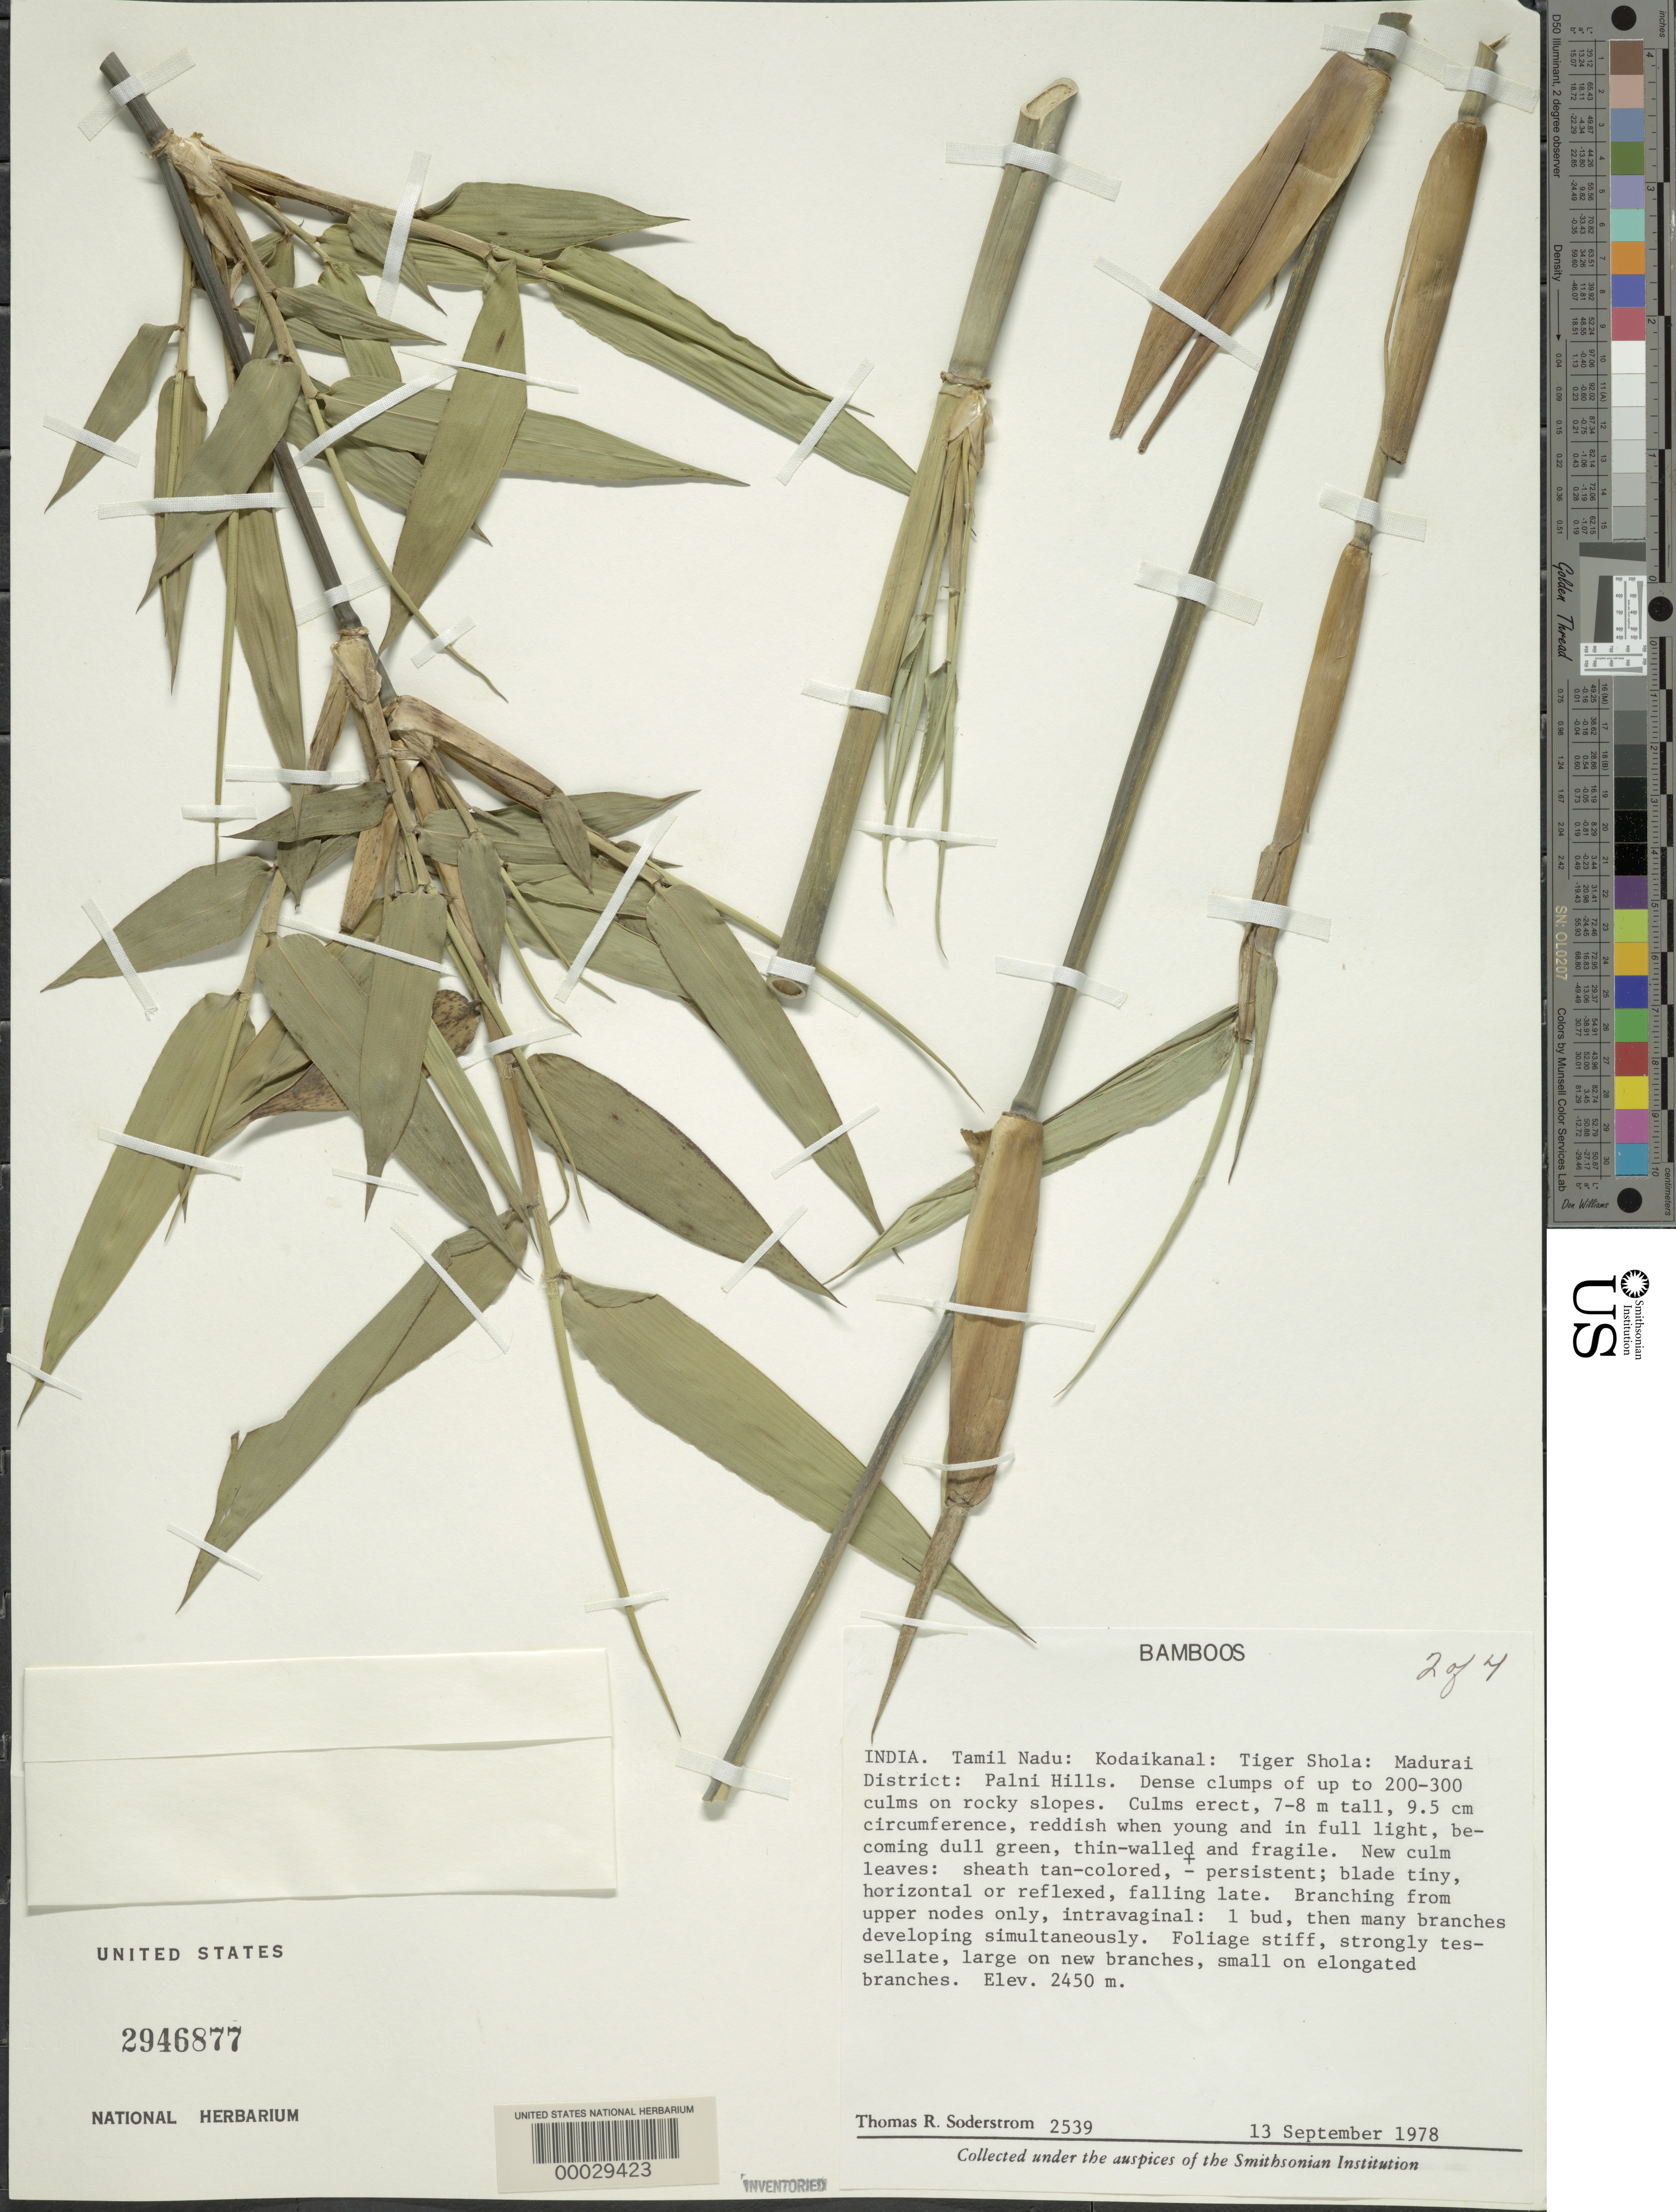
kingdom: Plantae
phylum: Tracheophyta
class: Liliopsida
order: Poales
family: Poaceae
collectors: T. R. Soderstrom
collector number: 2539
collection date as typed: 13 Sep 1978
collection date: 1978-09-13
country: India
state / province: Tamil Nadu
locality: Kodaikanal: tiger shola: palni hills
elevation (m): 2450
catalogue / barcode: US 2946877